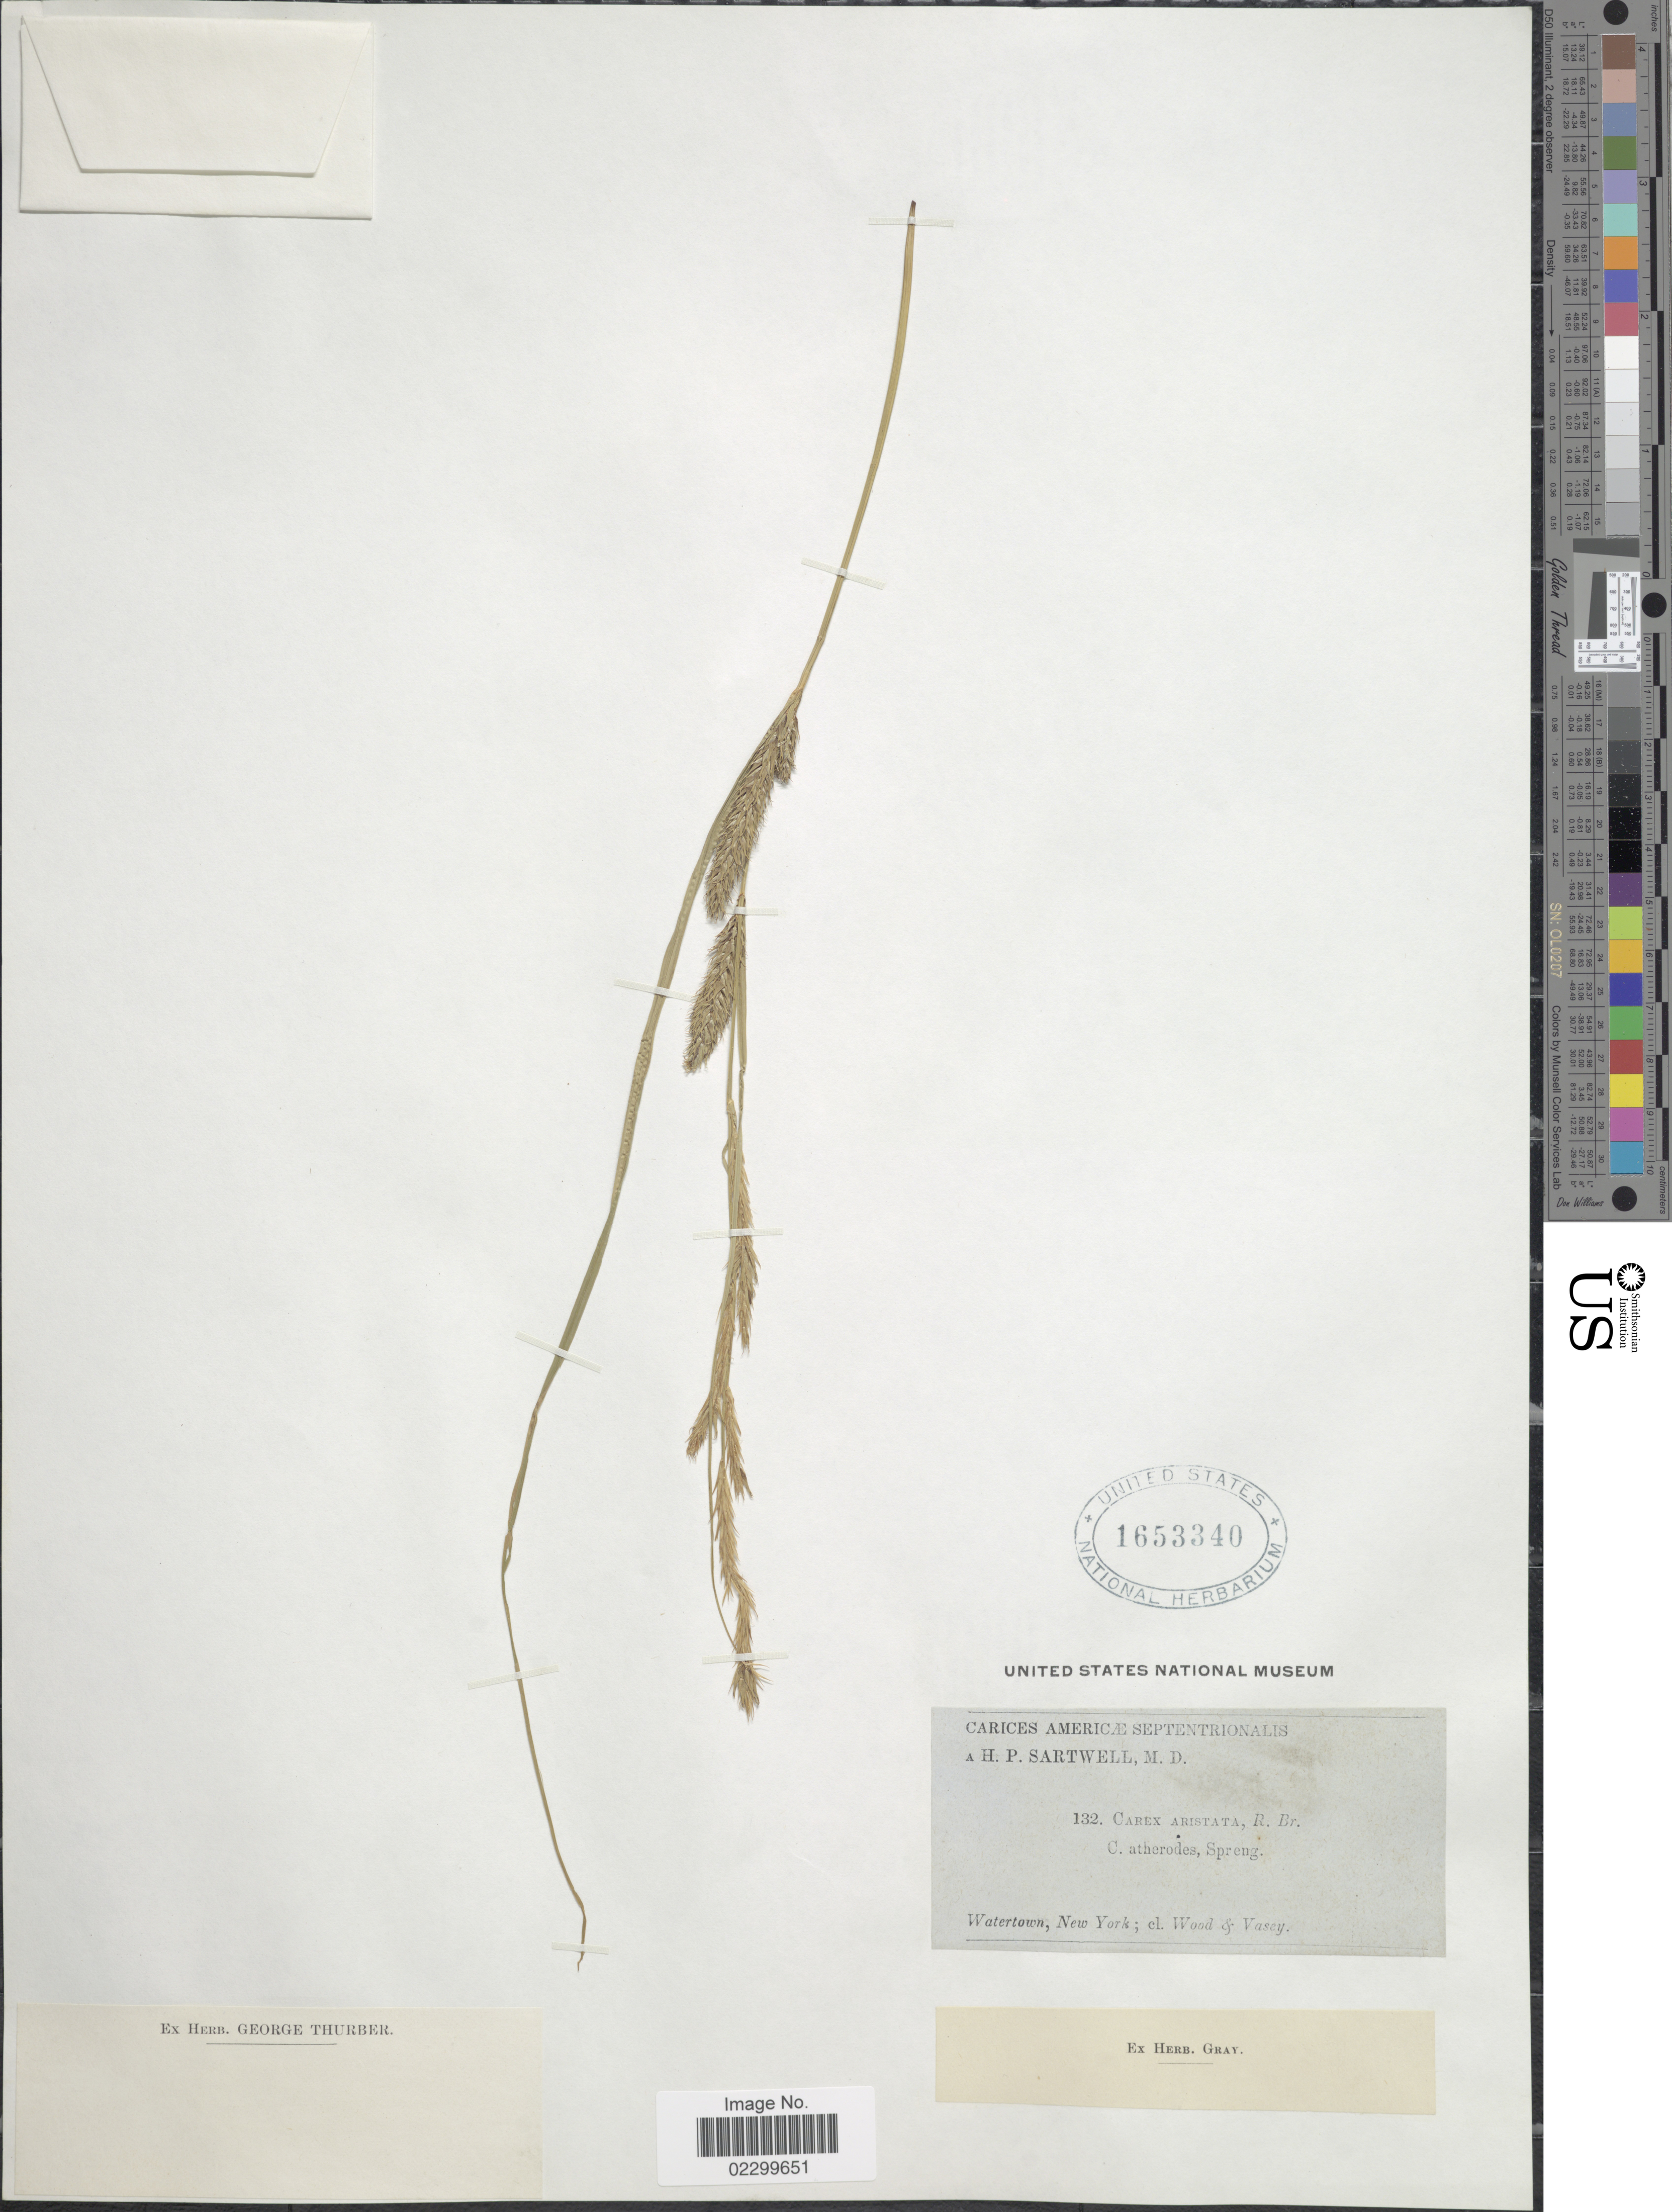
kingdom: Plantae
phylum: Tracheophyta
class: Liliopsida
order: Poales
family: Cyperaceae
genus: Carex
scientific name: Carex atherodes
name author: Spreng.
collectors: Wood & Vasey, --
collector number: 132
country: United States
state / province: New York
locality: Watertown.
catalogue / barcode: US 1653340